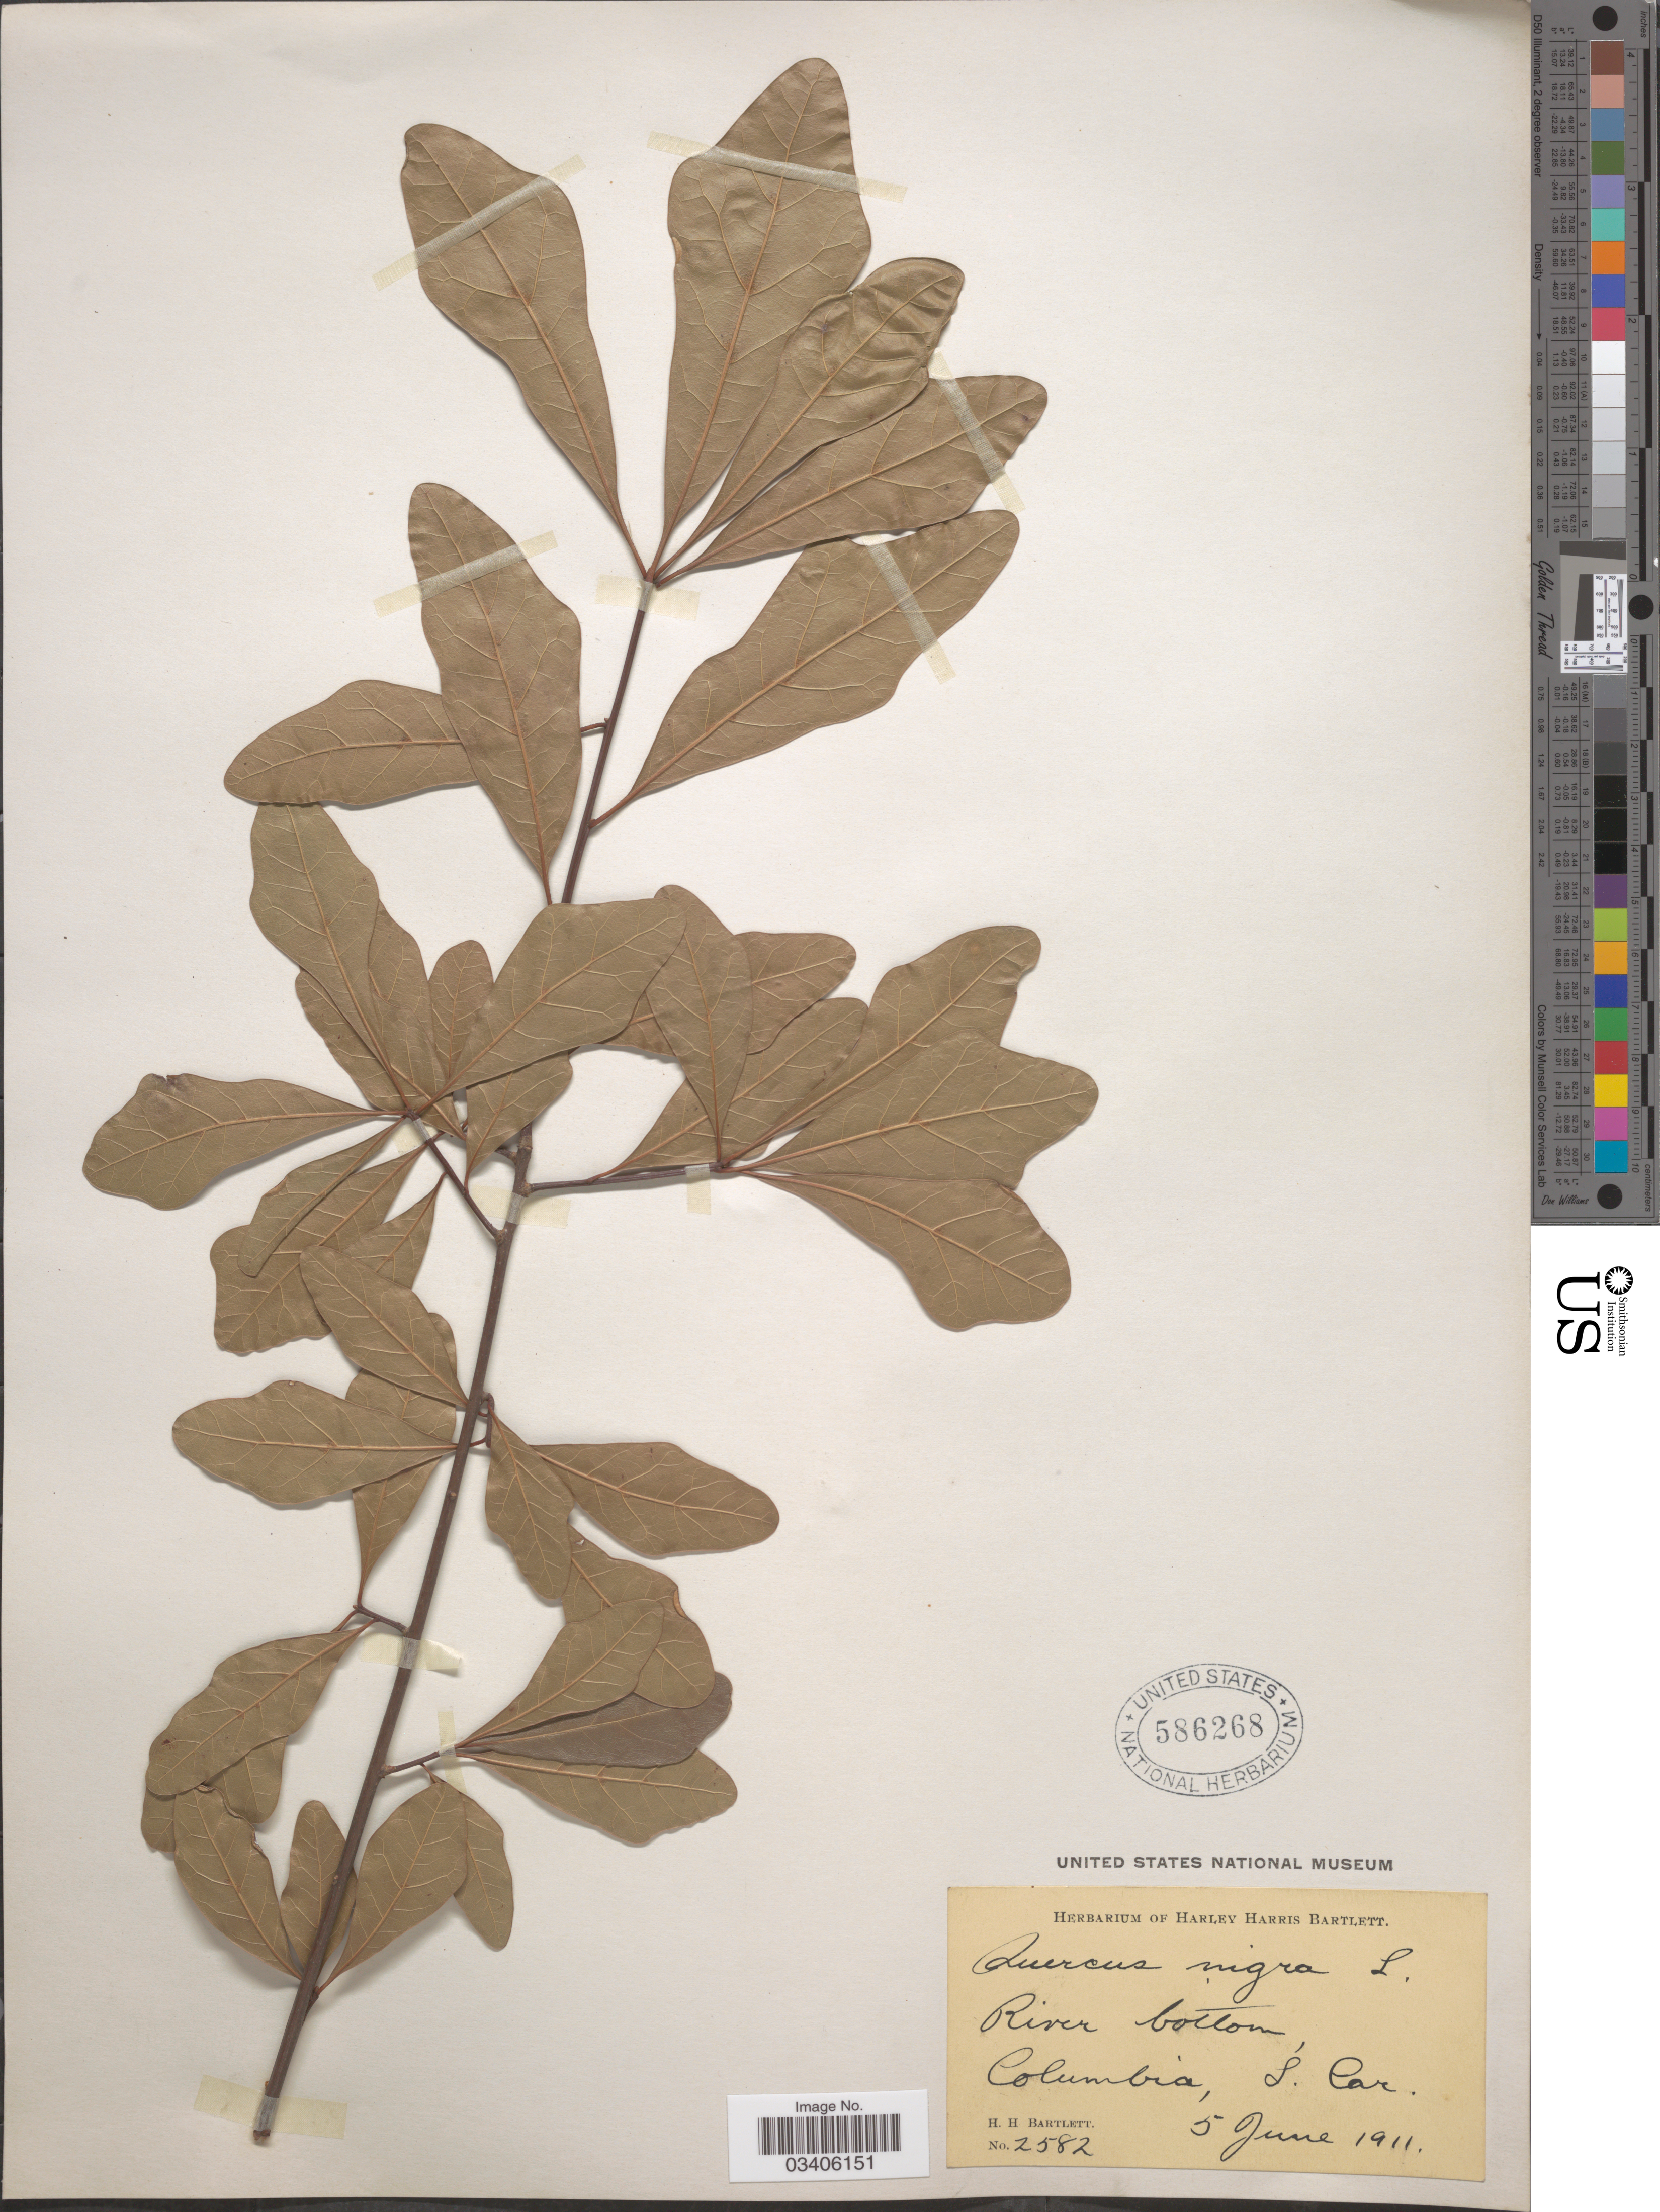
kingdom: Plantae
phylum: Tracheophyta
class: Magnoliopsida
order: Fagales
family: Fagaceae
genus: Quercus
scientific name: Quercus laurifolia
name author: Michx.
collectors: H. H. Bartlett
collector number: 2582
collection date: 1911-06-05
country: United States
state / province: South Carolina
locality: River bottom, Columbia.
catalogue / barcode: US 586268